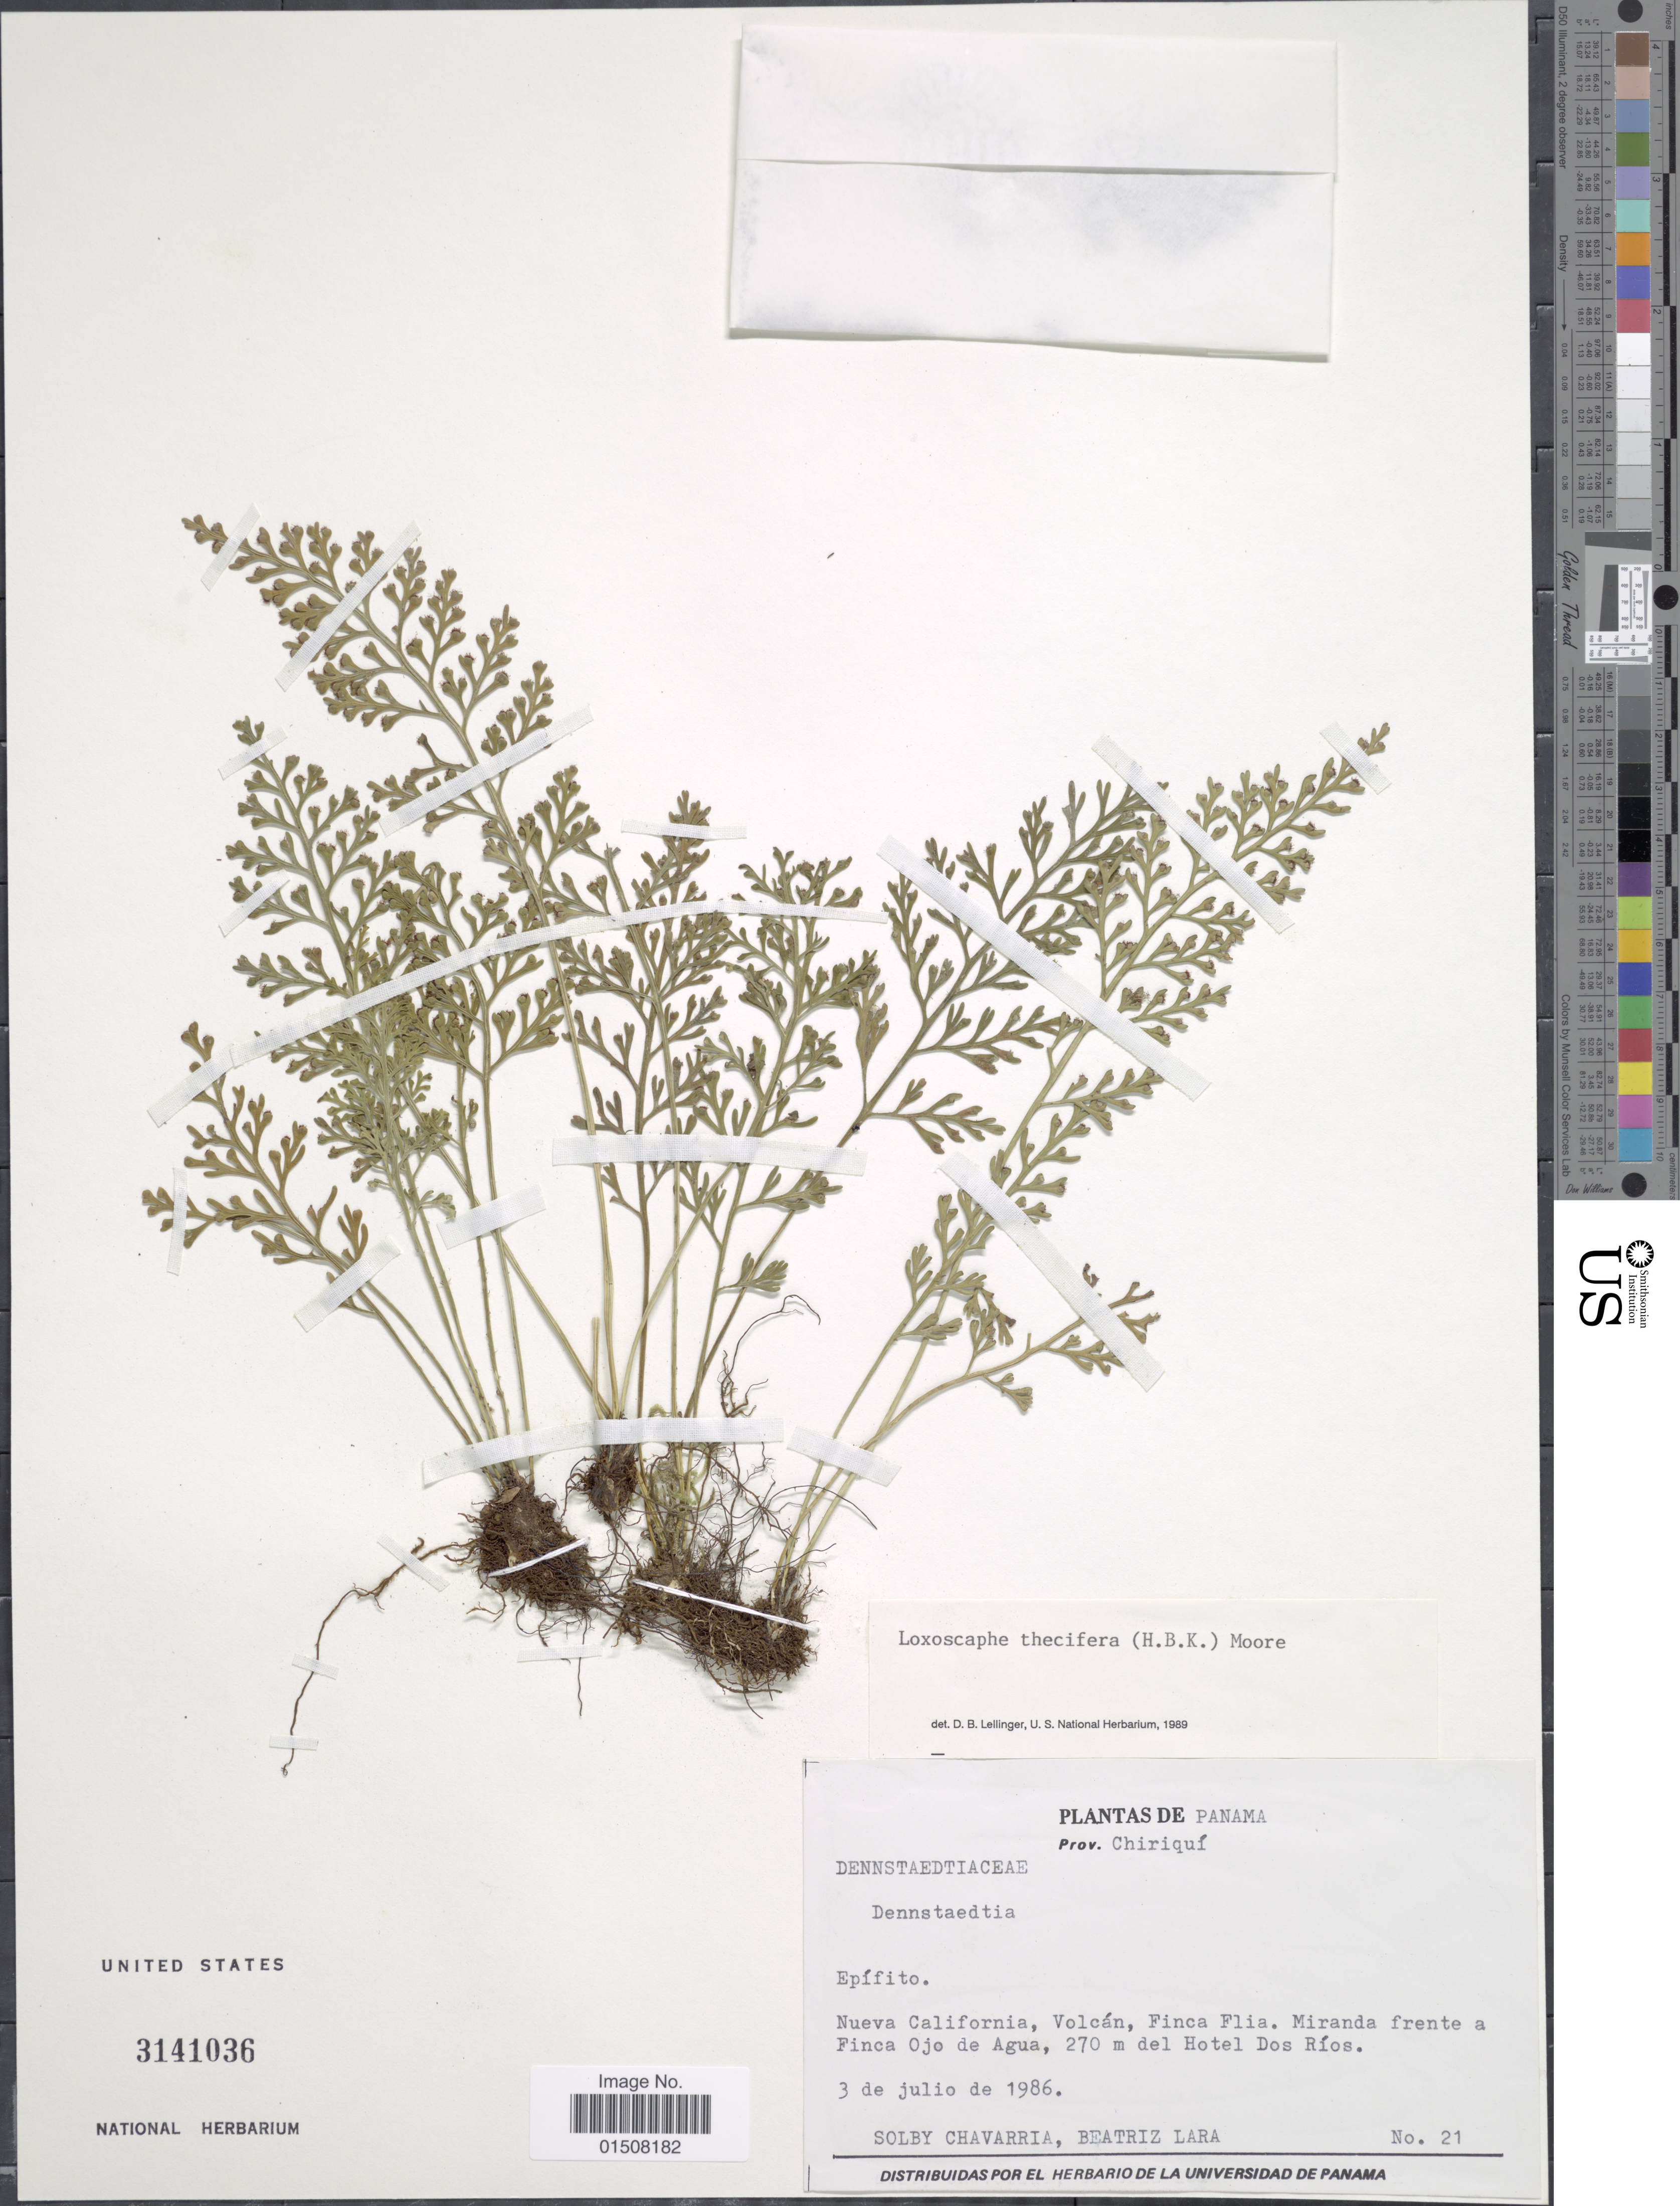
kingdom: Plantae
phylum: Tracheophyta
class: Polypodiopsida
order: Polypodiales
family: Aspleniaceae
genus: Asplenium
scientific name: Asplenium theciferum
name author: (Kunth) Mett.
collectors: S. Chavarria & B. Lara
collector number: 21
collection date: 1986-07-03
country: Panama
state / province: Chiriqui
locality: Nueva California, Volcan , Finca Flia, Miranda frente a Frinca Ojo de Agua, 270 m del Hotel Dos Rios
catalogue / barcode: US 3121036